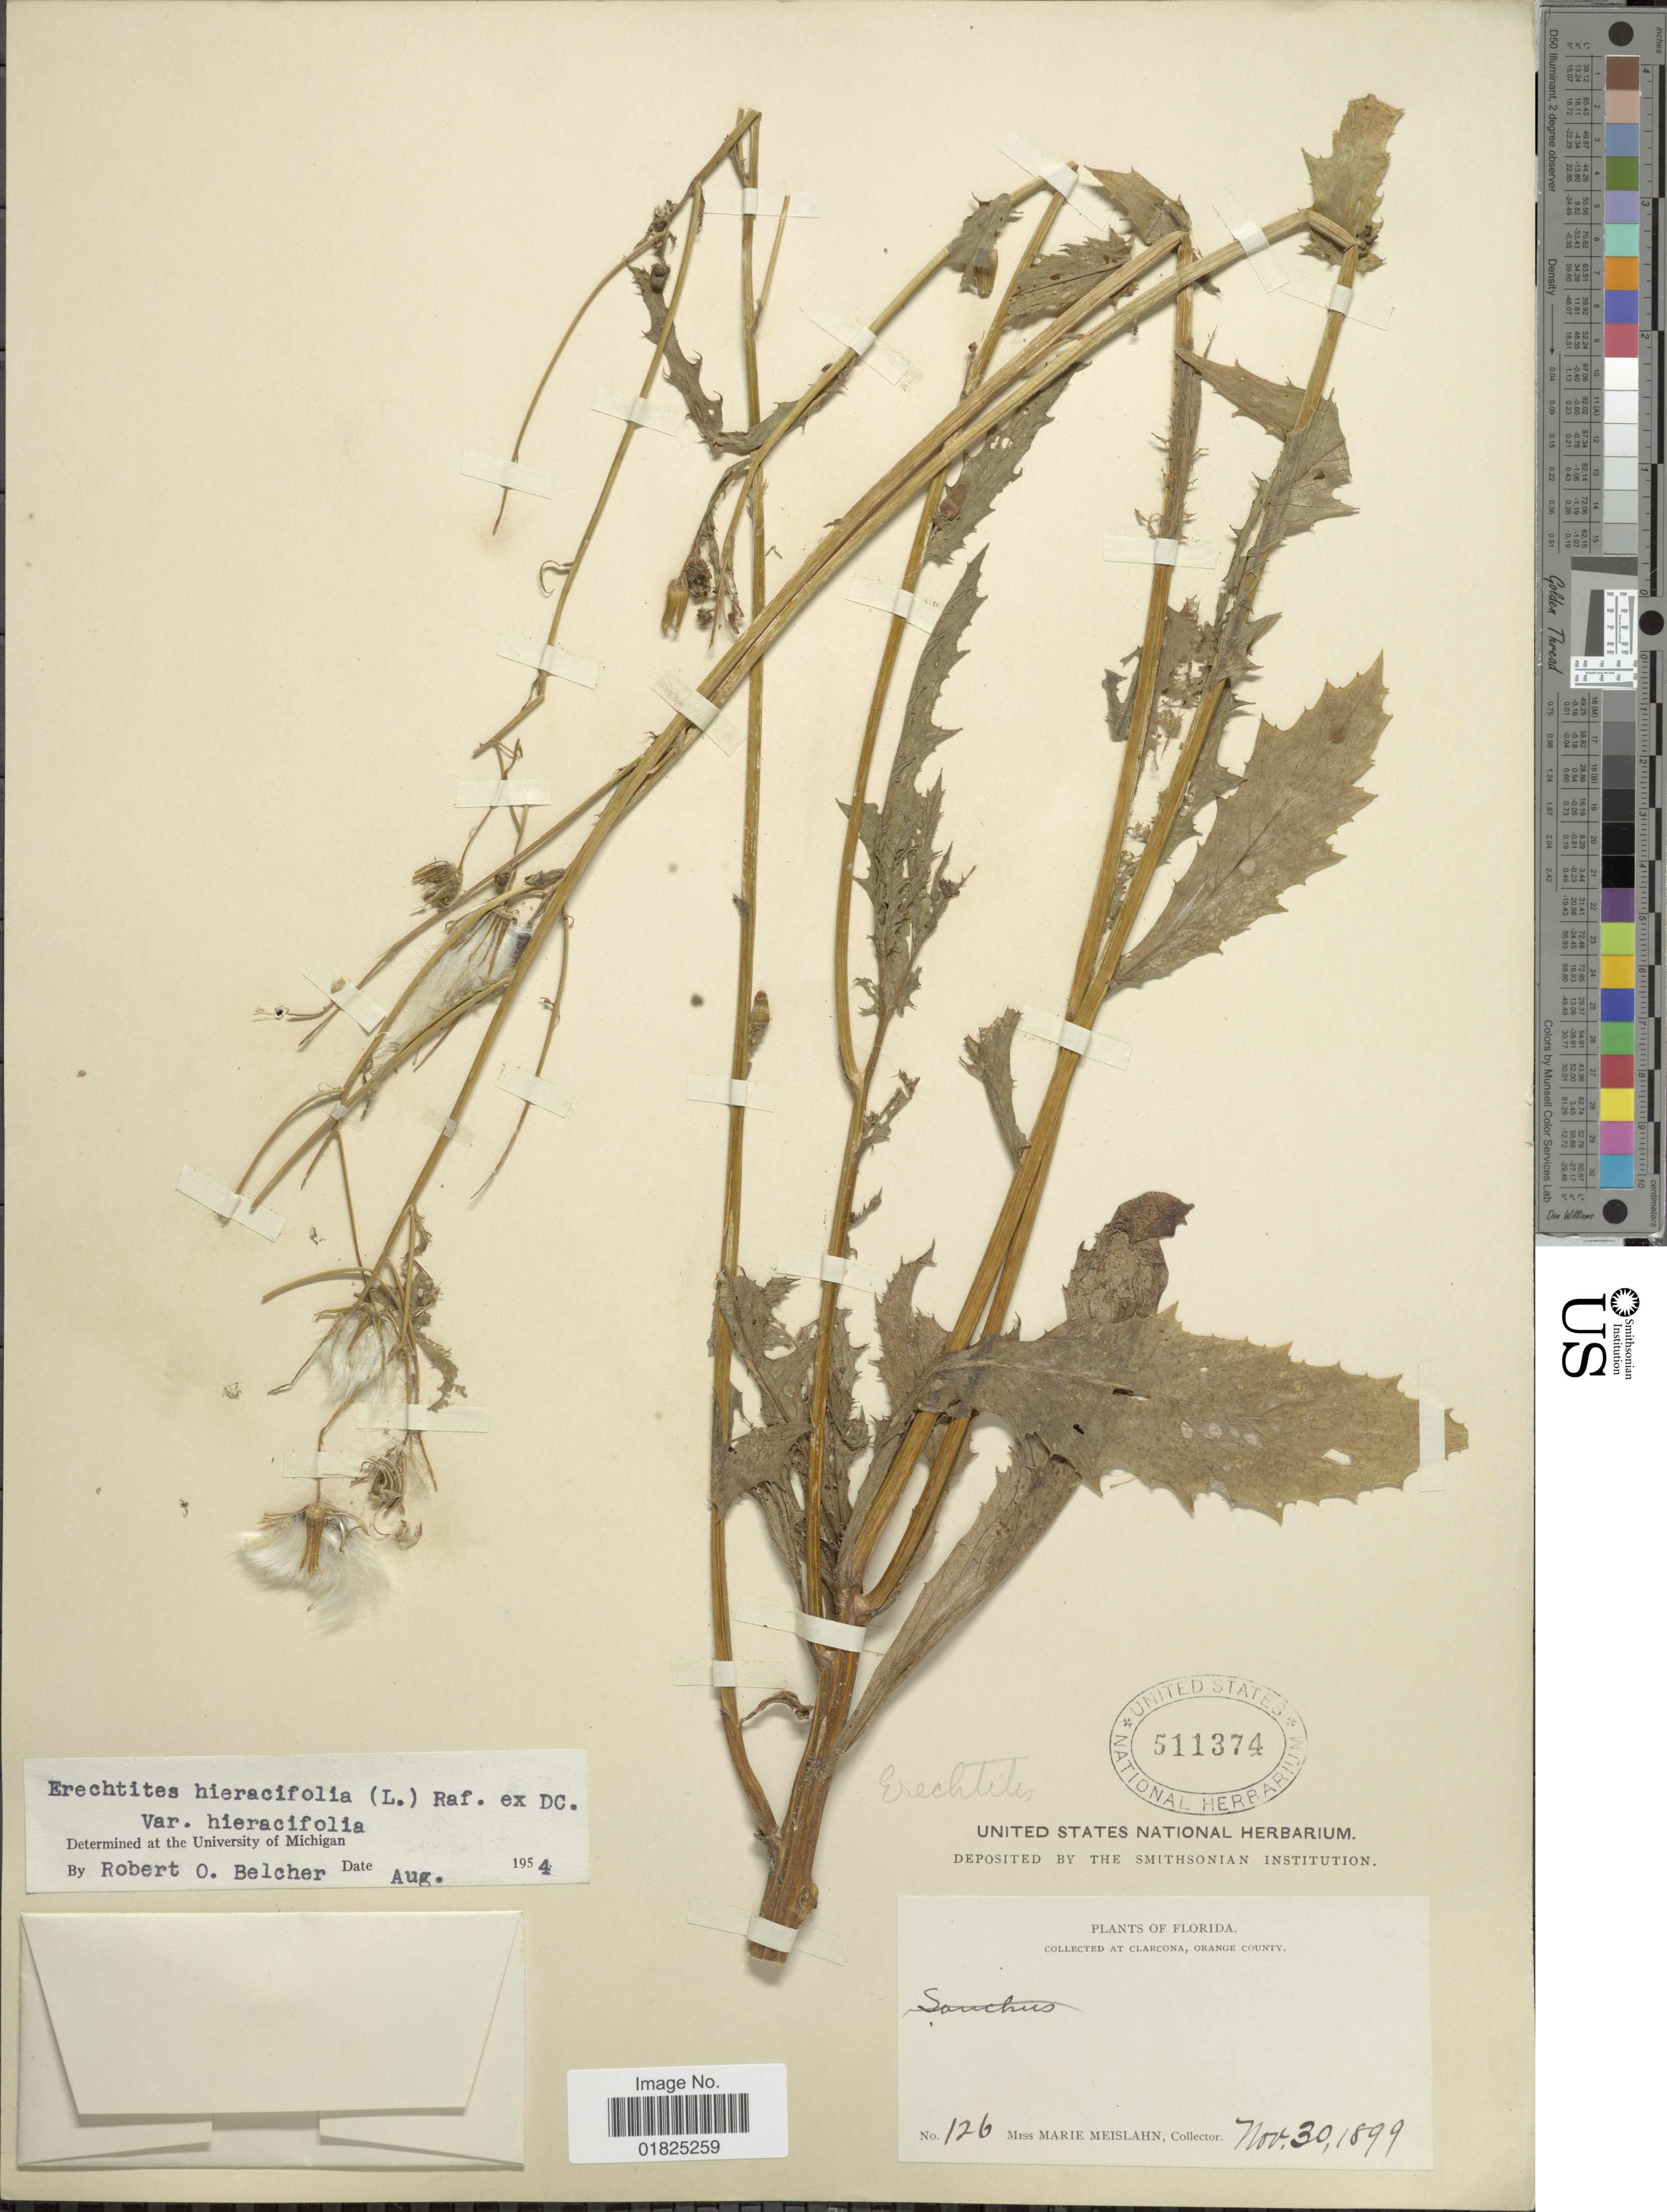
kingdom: Plantae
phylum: Tracheophyta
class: Magnoliopsida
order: Asterales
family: Asteraceae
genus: Erechtites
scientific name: Erechtites hieraciifolius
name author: (L.) Raf. ex DC.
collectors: M. Meislahn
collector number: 126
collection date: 1899-11-30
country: United States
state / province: Florida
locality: At Clarcona, Orange County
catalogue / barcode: US 511374